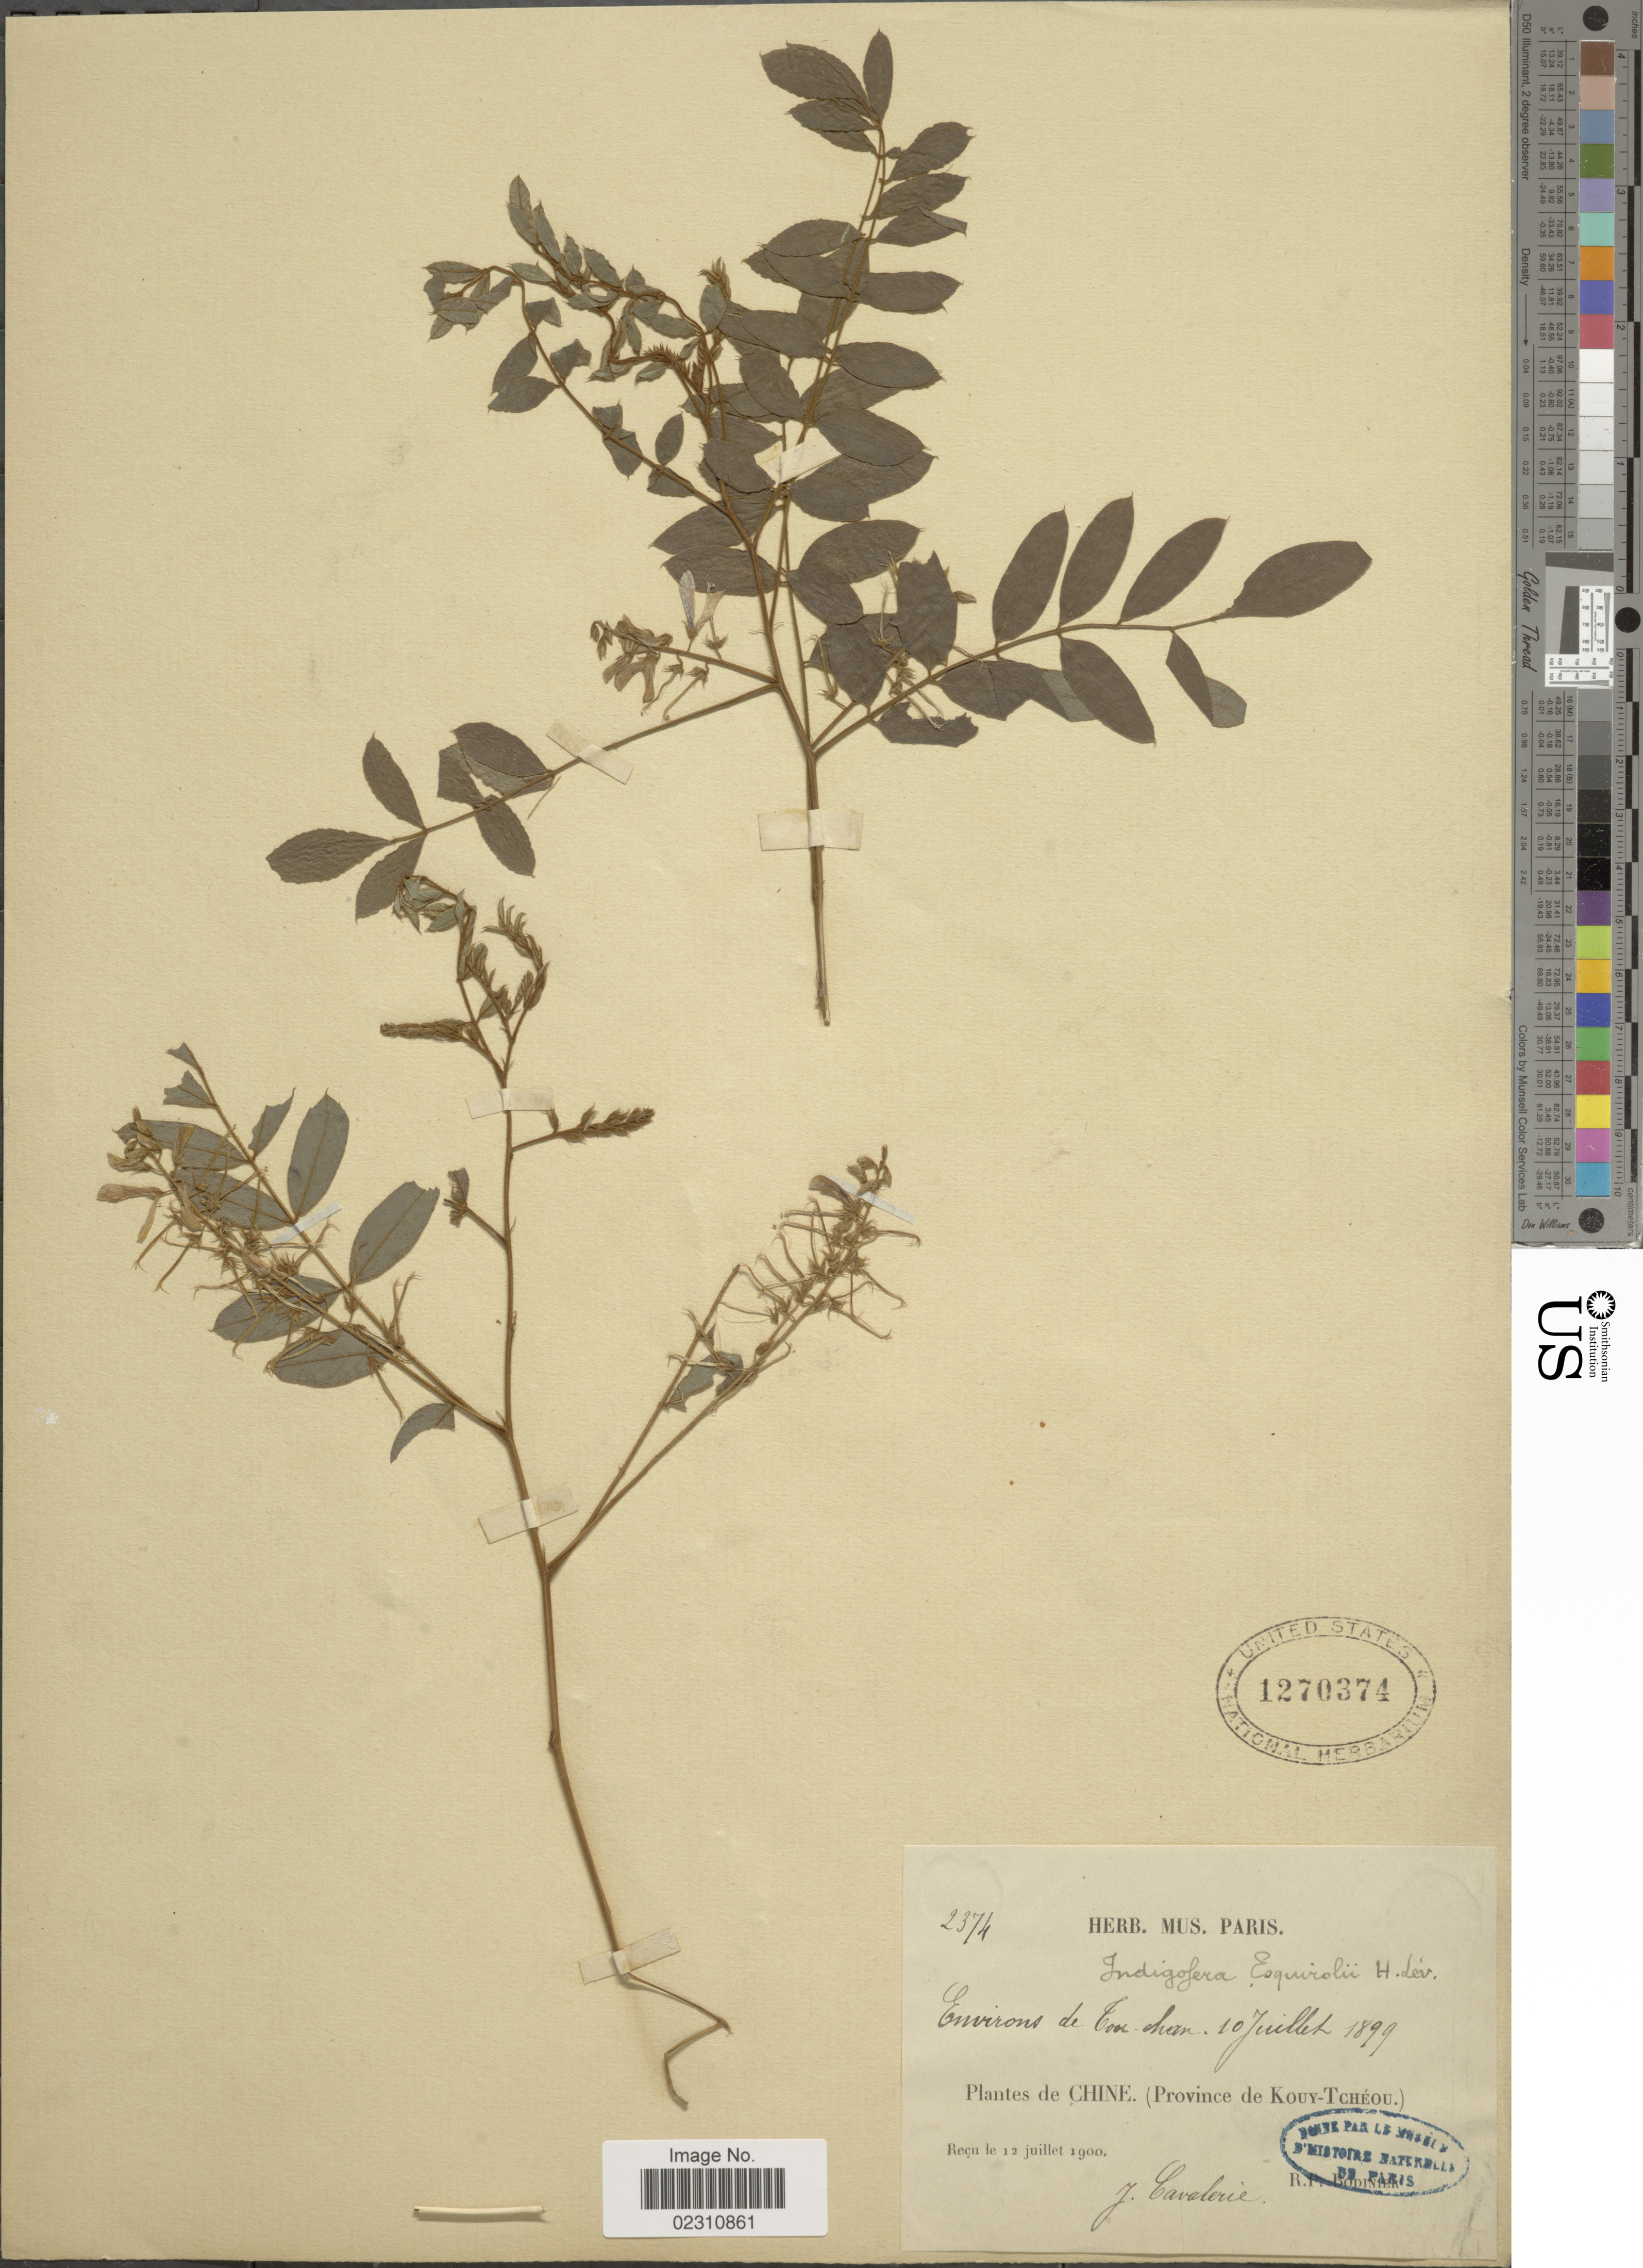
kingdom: Plantae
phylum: Tracheophyta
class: Magnoliopsida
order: Fabales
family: Fabaceae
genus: Indigofera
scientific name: Indigofera esquirolii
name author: H. Lév.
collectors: J. Cavalerie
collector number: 2374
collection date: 1900-07-12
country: China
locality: Chine, (Province de Kouy-Tcheou).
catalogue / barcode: US 1270374